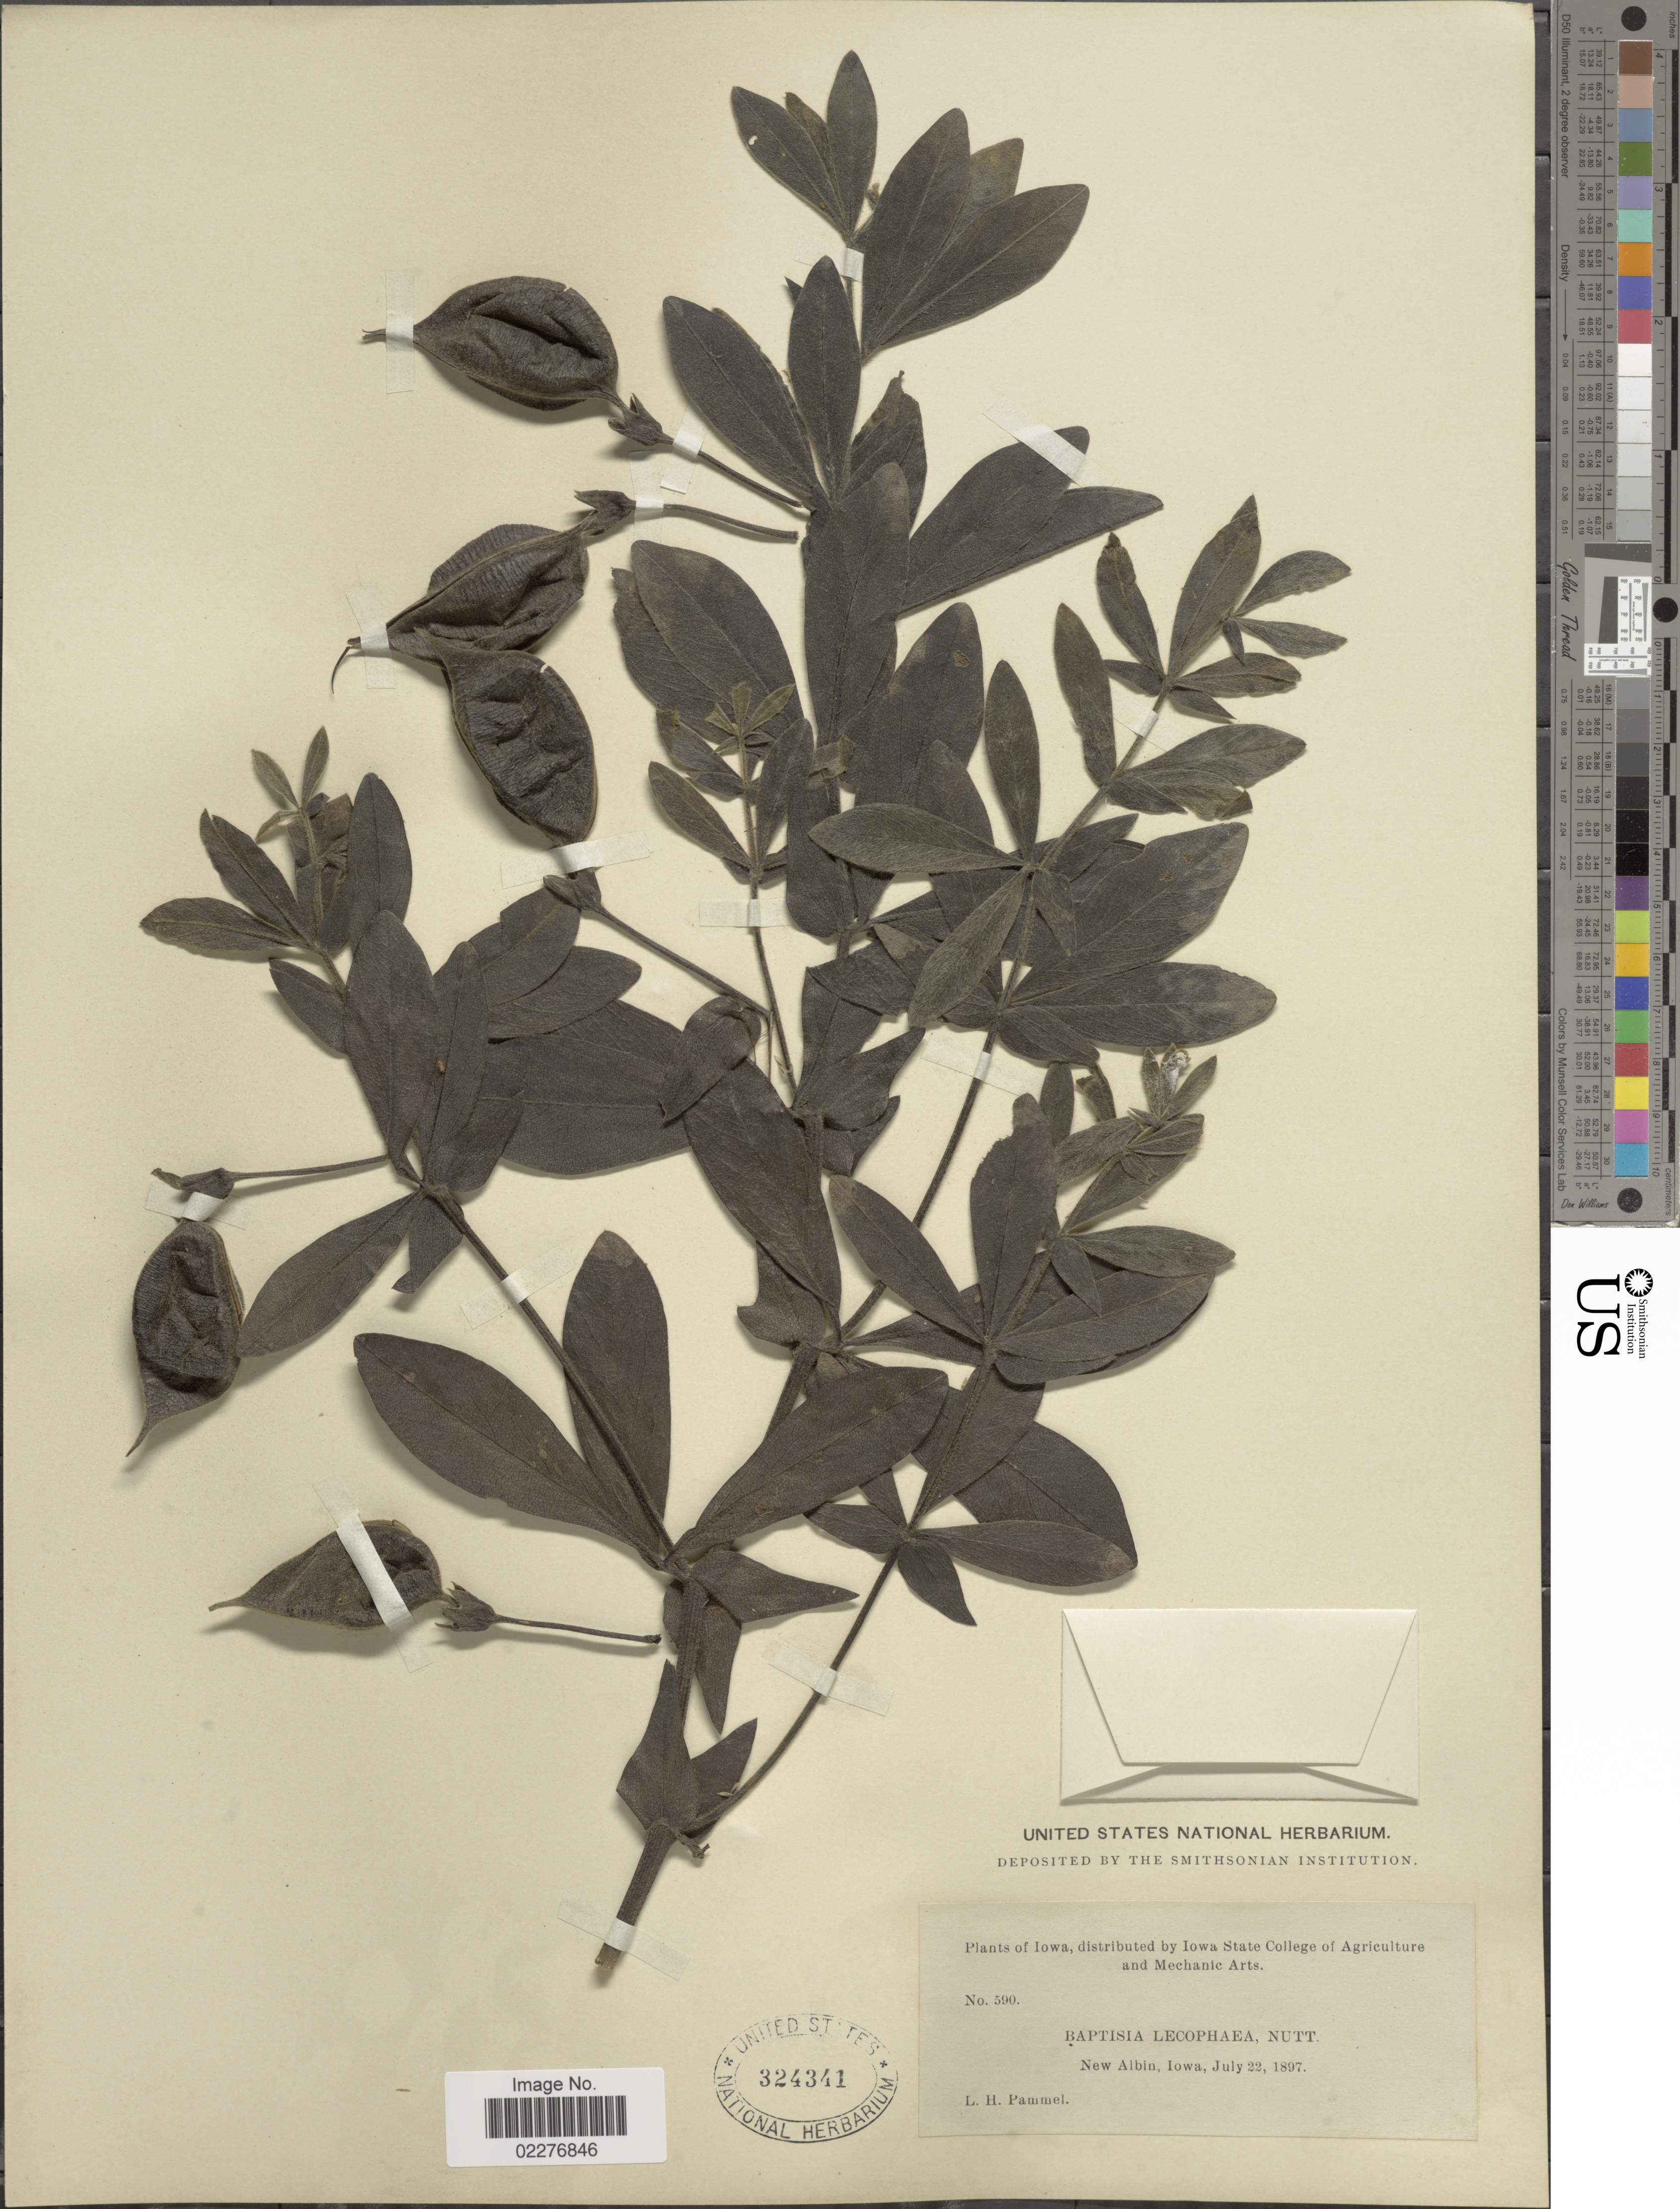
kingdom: Plantae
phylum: Tracheophyta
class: Magnoliopsida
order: Fabales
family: Fabaceae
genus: Baptisia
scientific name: Baptisia leucophaea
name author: Nutt.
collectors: L. Pammel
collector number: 590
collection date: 1897-07-22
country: United States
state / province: Iowa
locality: New Albin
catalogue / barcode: US 324341